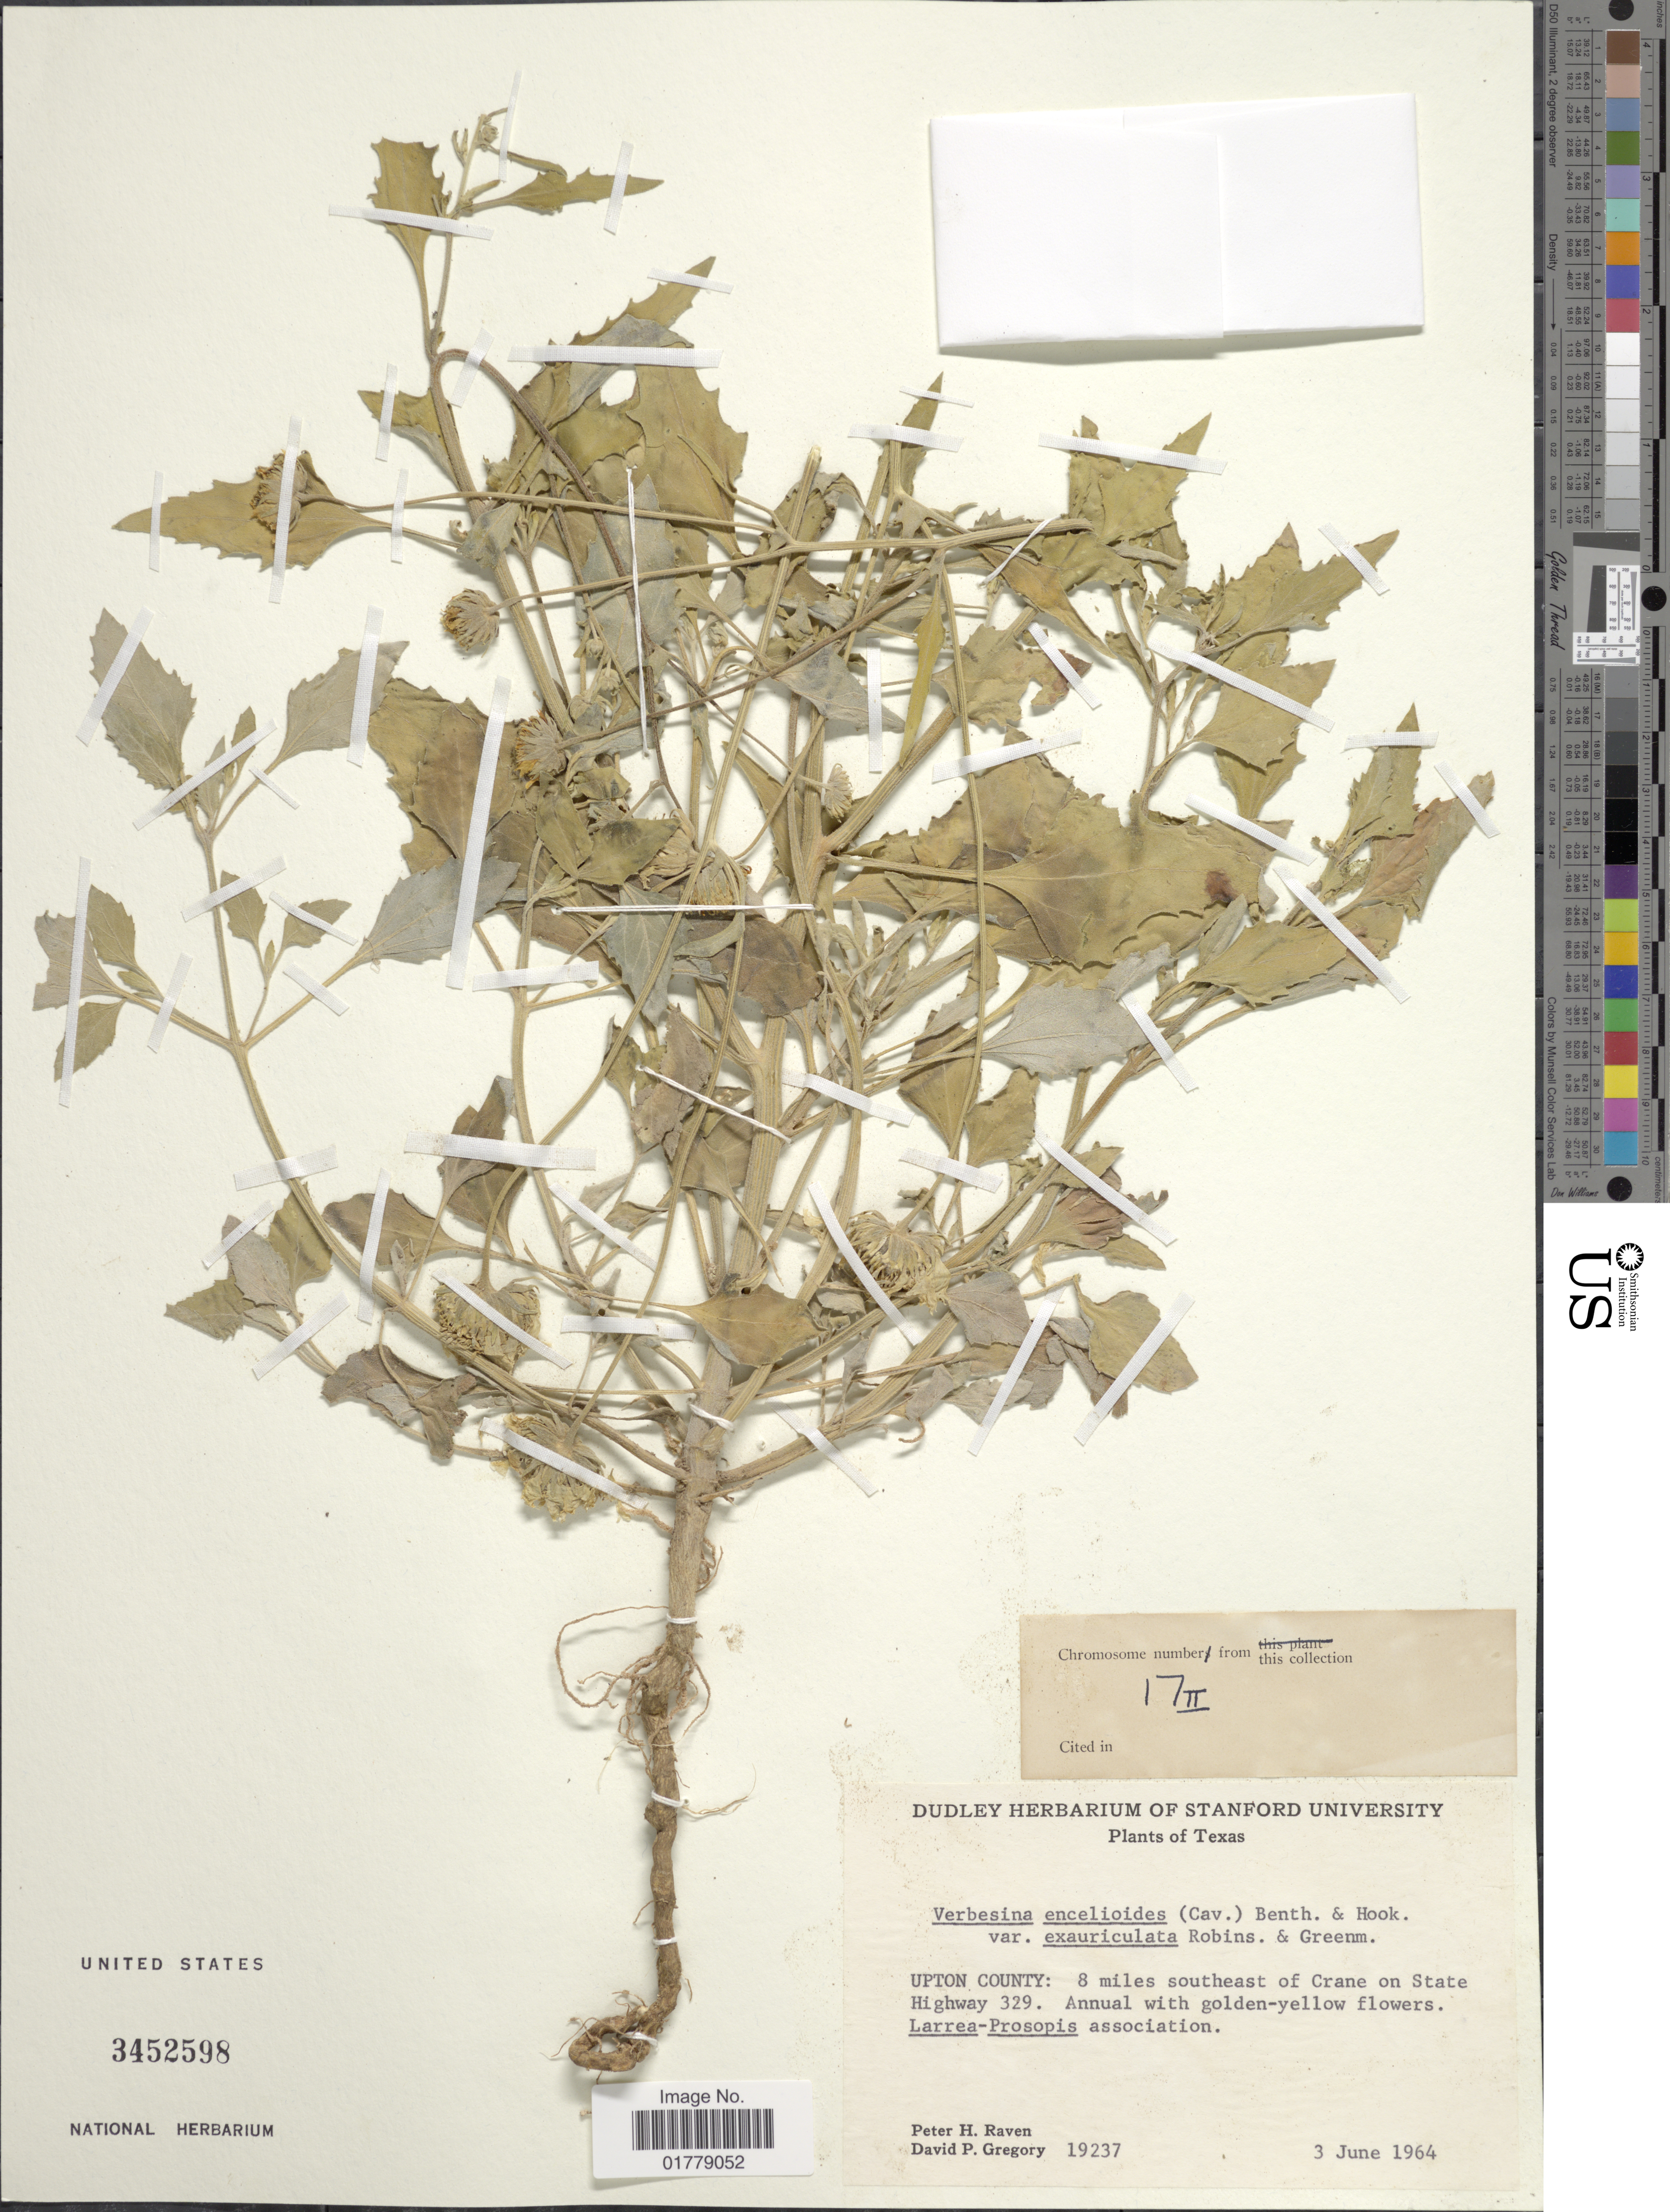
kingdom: Plantae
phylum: Tracheophyta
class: Magnoliopsida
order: Asterales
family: Asteraceae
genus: Verbesina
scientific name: Verbesina encelioides subsp. encelioides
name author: (Cav.) Benth. & Hook.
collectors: P. Raven & D. Gregory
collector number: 19237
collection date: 1964-06-03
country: United States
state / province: Texas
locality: Upton County: 8 miles southeast of Crane on State Highway 329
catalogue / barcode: US 3452598